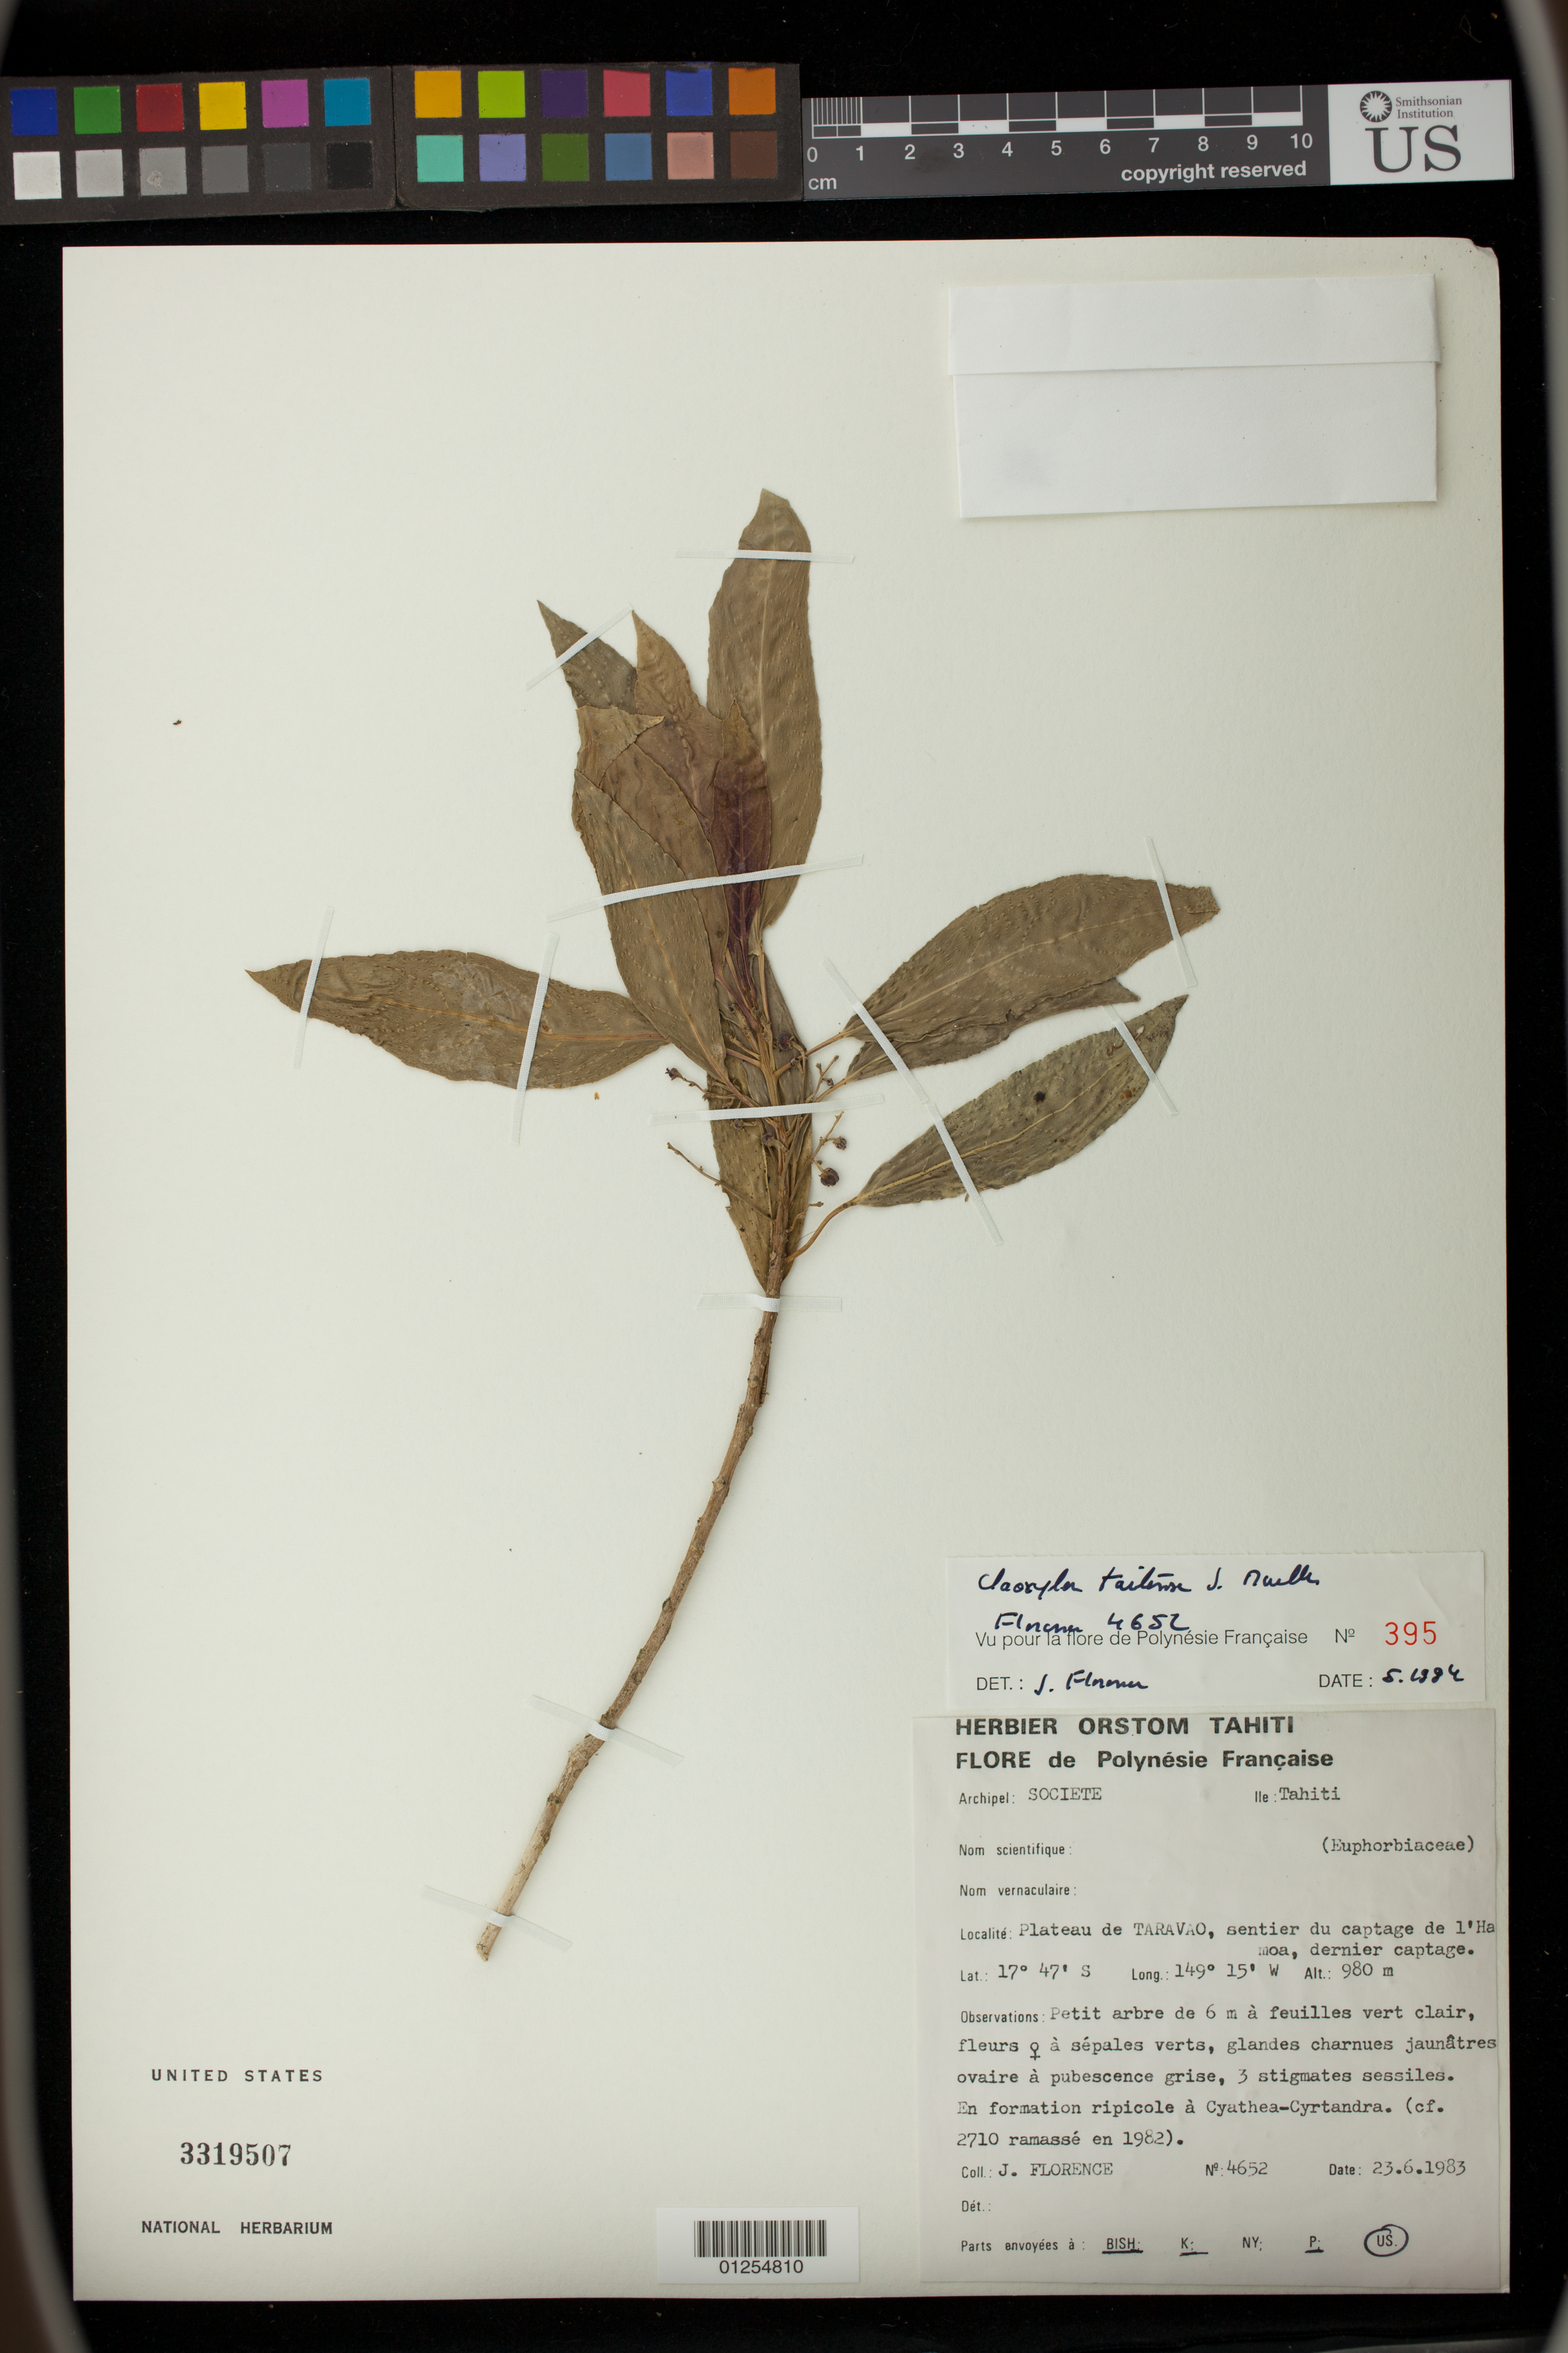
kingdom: Plantae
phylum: Tracheophyta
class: Magnoliopsida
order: Malpighiales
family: Euphorbiaceae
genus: Claoxylon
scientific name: Claoxylon taitense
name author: Müll. Arg.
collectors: J. Florence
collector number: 4652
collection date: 1983-06-23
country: French Polynesia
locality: Tahiti, Plateau de Taravao, sentier du captage de l'Hamoa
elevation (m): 980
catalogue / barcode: US 3319507